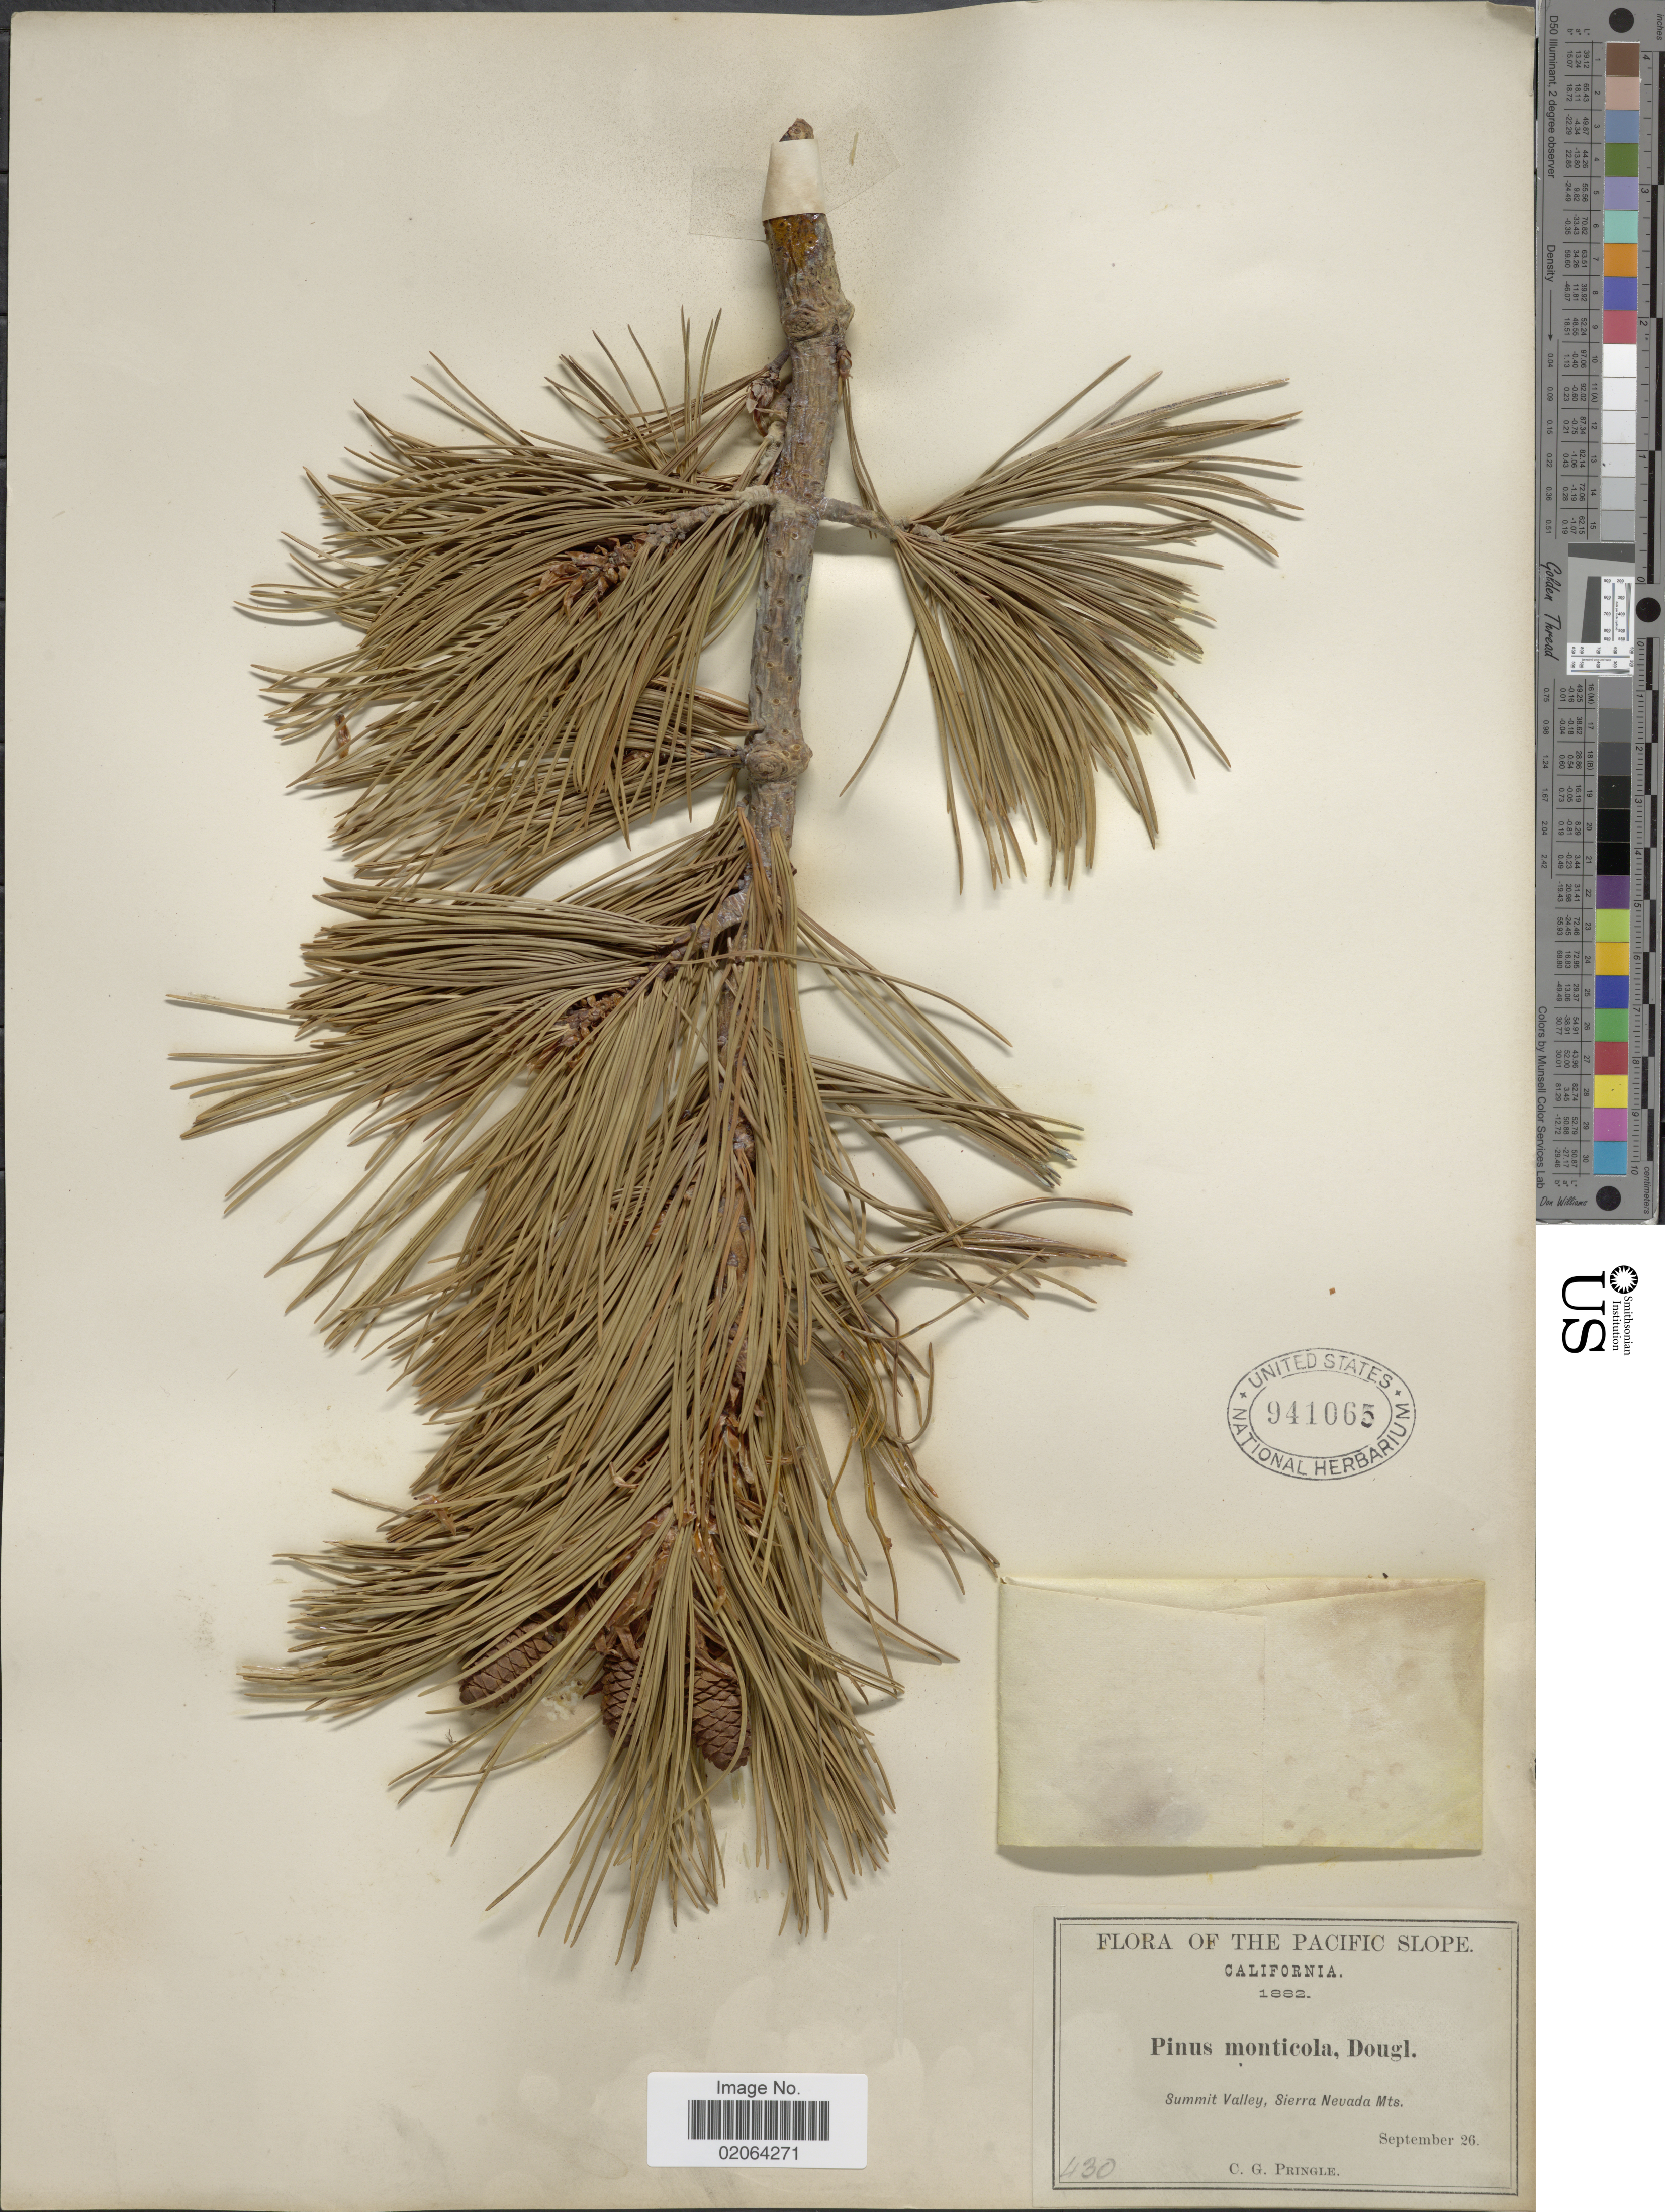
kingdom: Plantae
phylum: Tracheophyta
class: Pinopsida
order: Pinales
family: Pinaceae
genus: Pinus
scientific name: Pinus monticola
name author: Douglas ex D. Don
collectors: C. G. Pringle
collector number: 430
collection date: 1882-09-26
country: United States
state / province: California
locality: California. Summit Valley , Sierra Nevadad Mts. Pacific Slope.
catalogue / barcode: US 941065